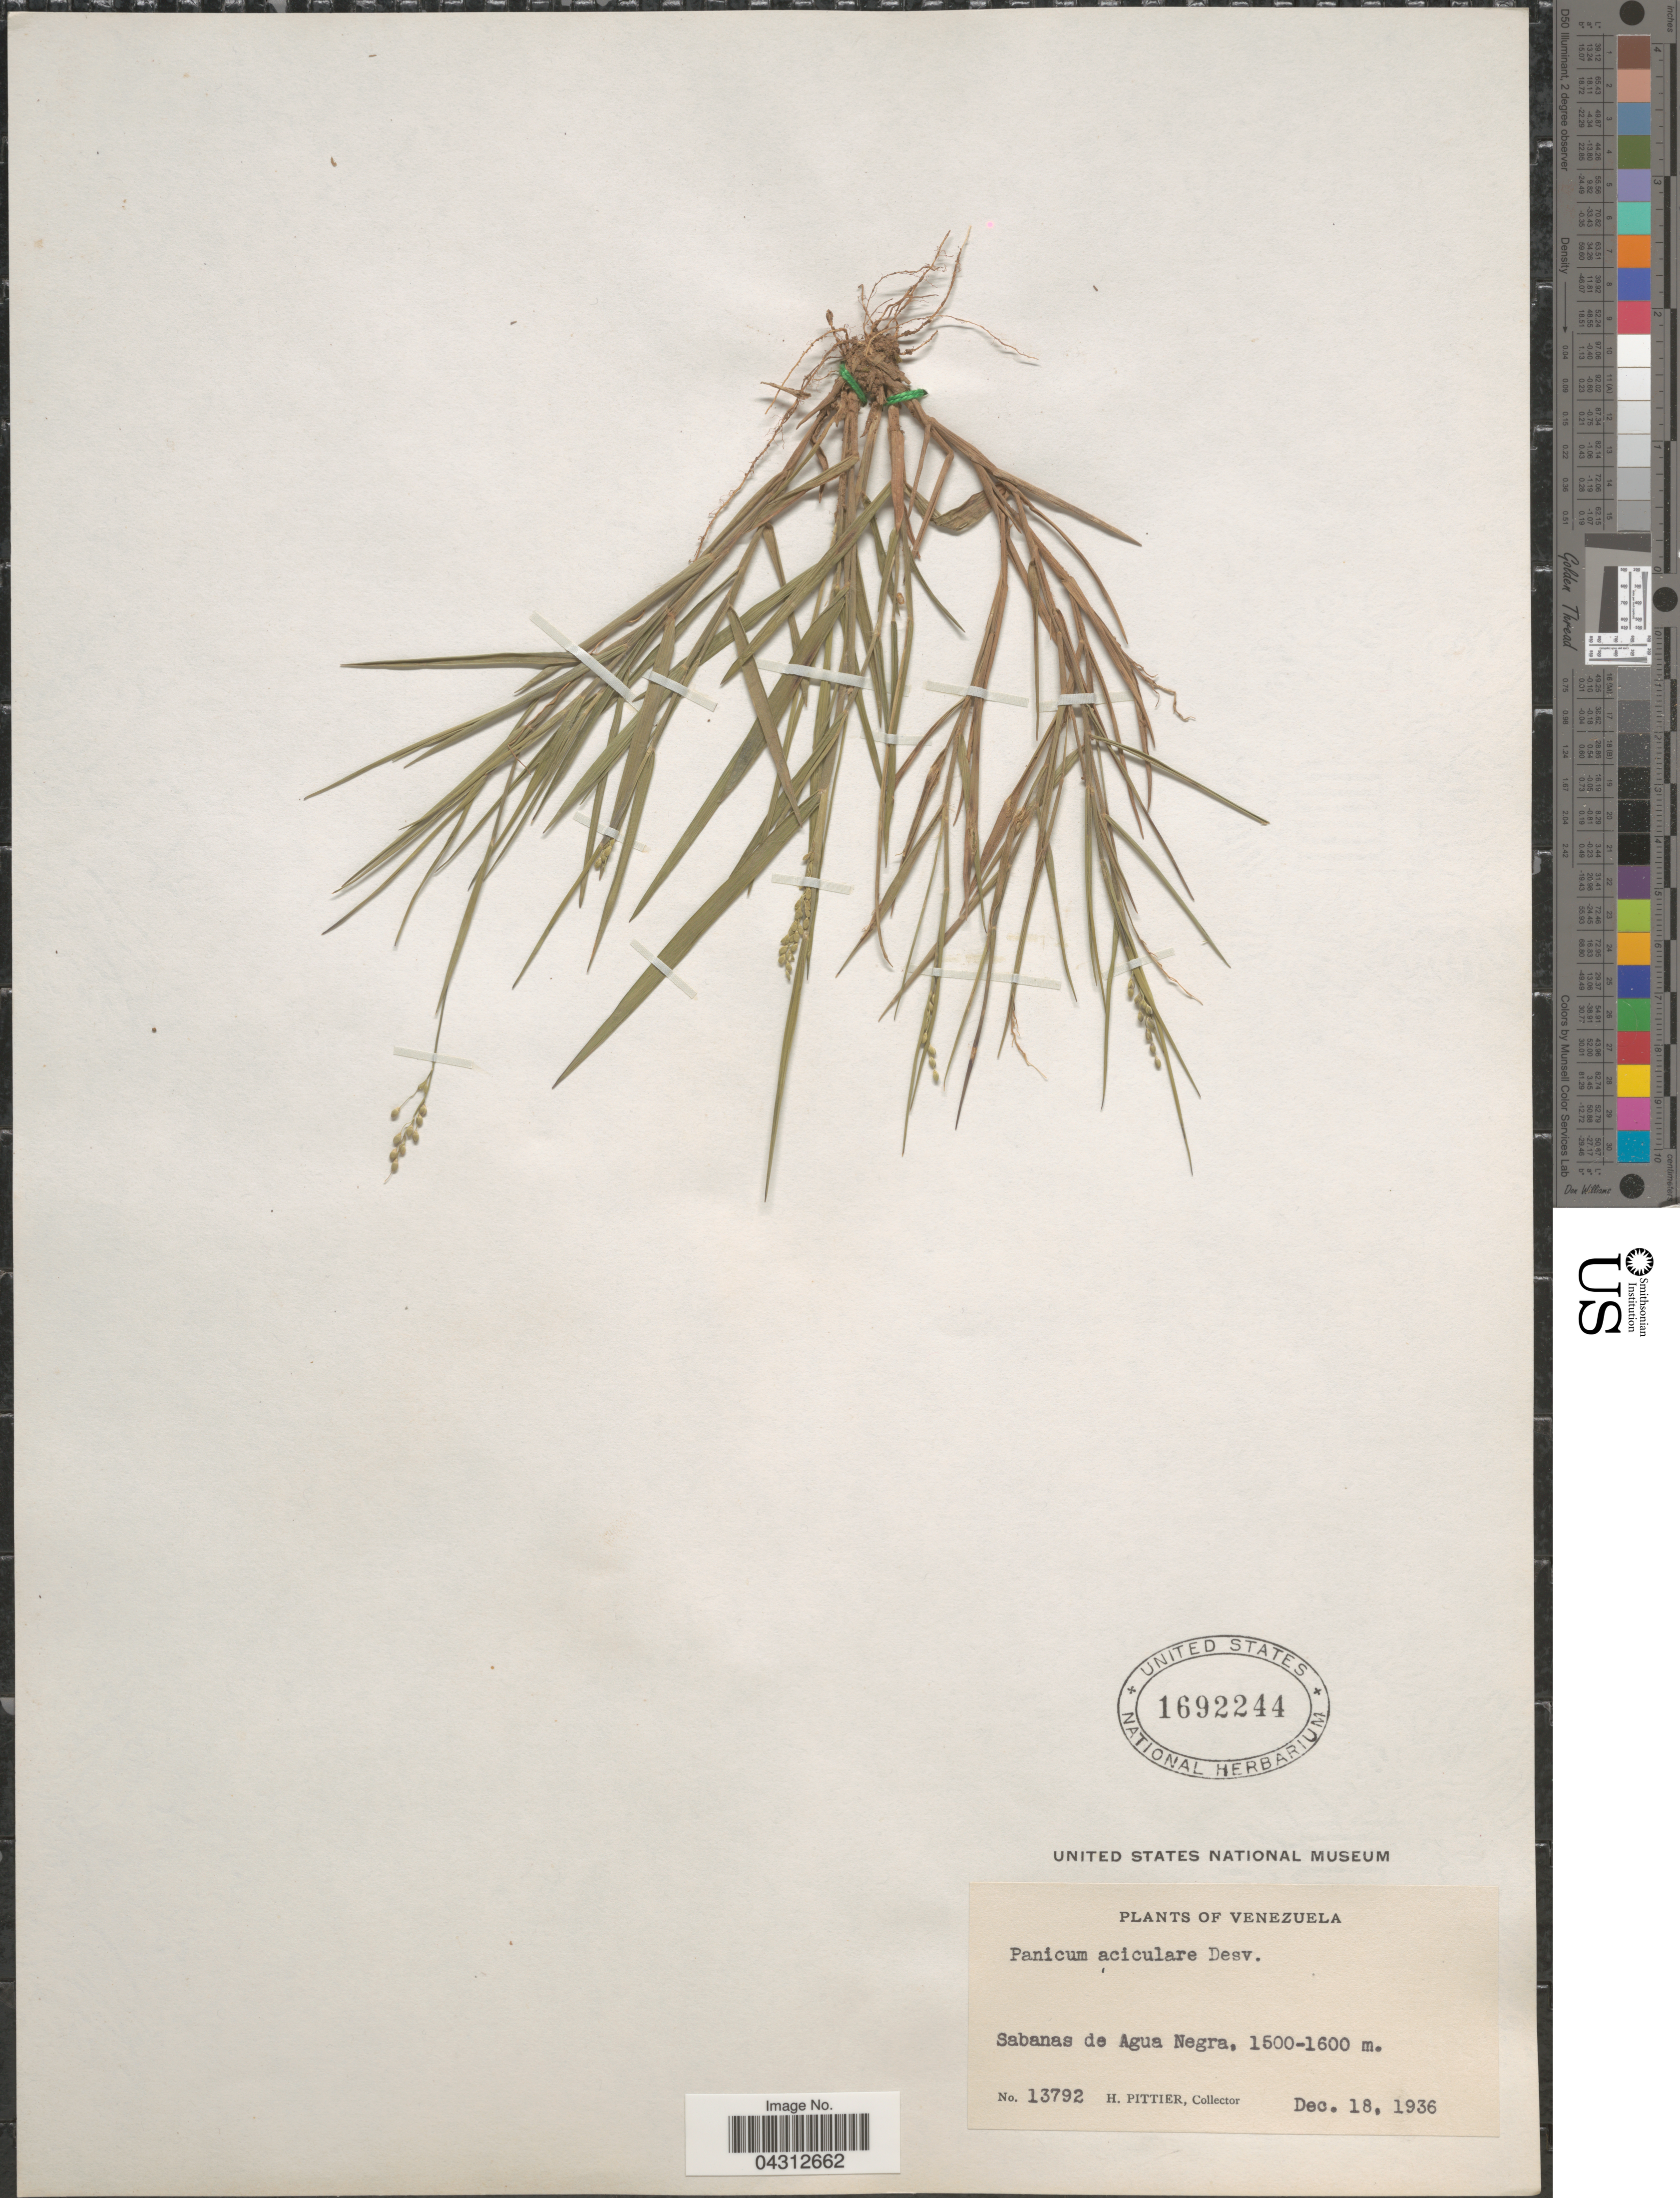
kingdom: Plantae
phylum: Tracheophyta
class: Liliopsida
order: Poales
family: Poaceae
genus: Dichanthelium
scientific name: Dichanthelium aciculare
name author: (Desv. ex Poir.) Gould & C.A. Clark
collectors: H. F. Pittier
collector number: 13792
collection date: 1936-12-18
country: Venezuela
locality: Sabanas de Agua Negra.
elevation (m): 1500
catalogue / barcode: US 1692244